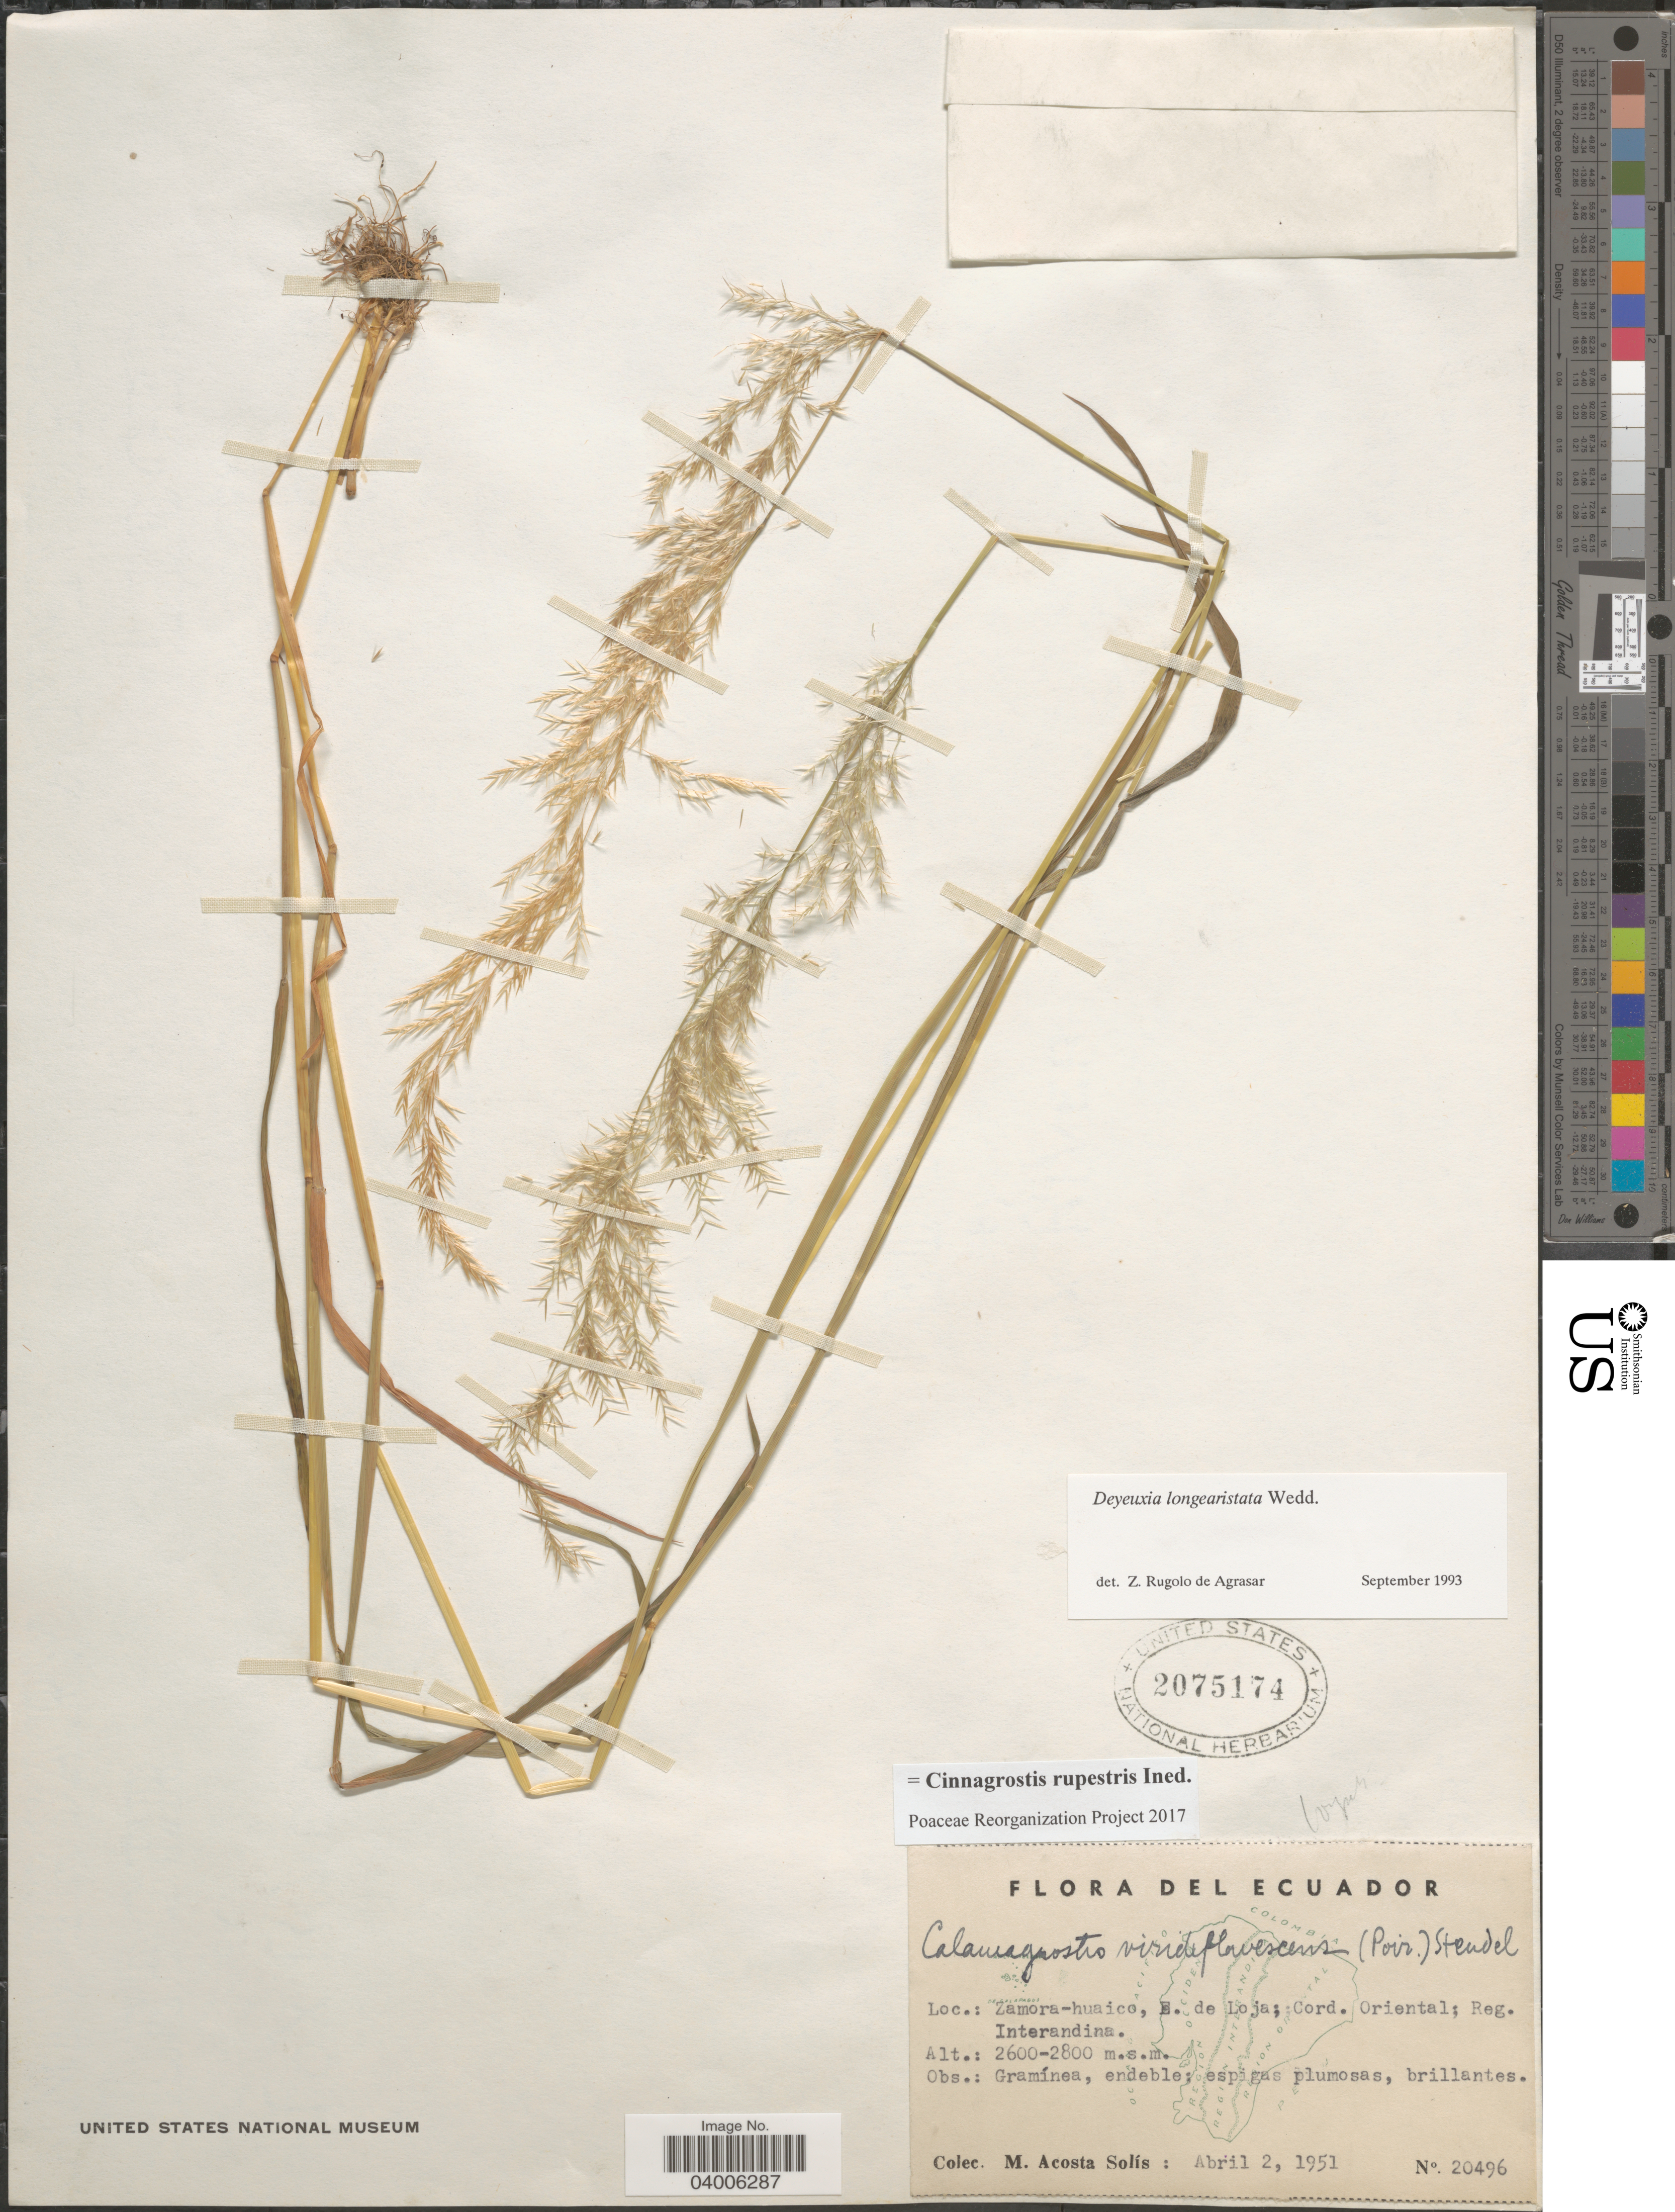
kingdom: Plantae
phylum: Tracheophyta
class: Liliopsida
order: Poales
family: Poaceae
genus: Cinnagrostis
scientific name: Cinnagrostis rupestris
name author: (Trin.) P.M. Peterson et al.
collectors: M. Acosta Solis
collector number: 20496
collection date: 1951-04-02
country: Ecuador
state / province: Loja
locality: Zamora-huaico, E. de Loja; Cord. Oriental; Reg. Interandina.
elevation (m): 2600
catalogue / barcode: US 2075174